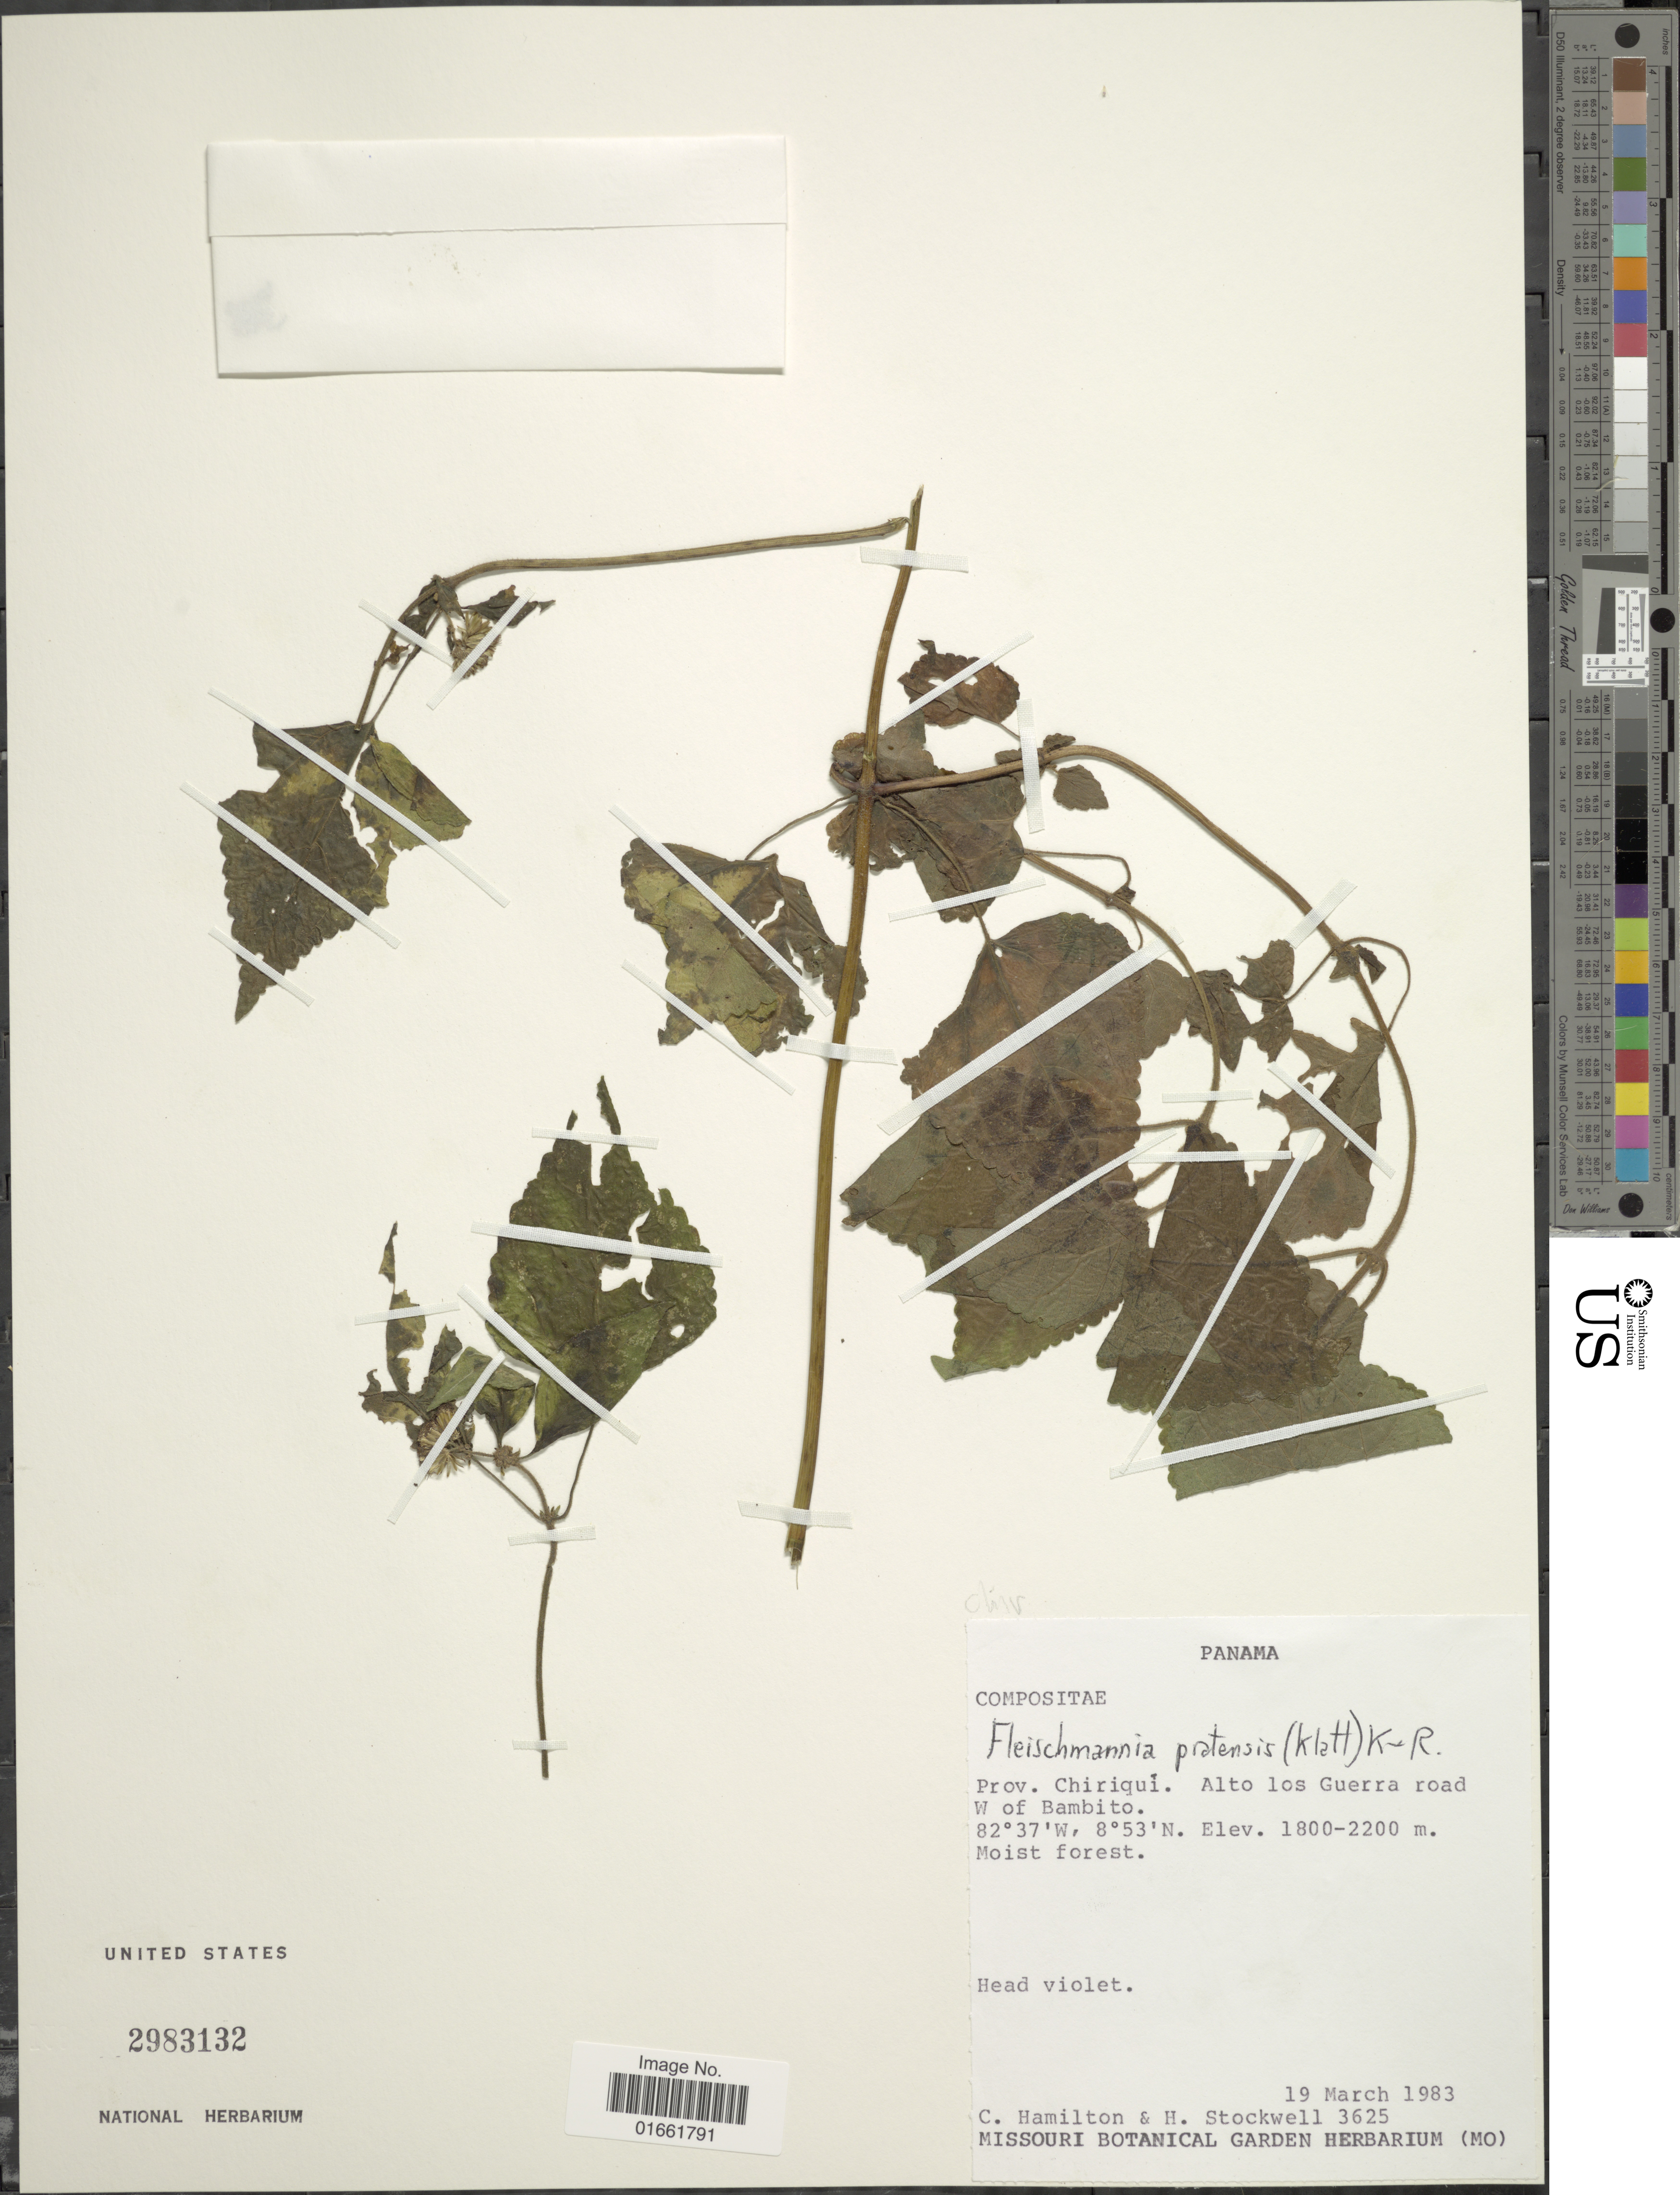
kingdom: Plantae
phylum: Tracheophyta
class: Magnoliopsida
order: Asterales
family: Asteraceae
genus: Fleischmannia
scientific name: Fleischmannia pratensis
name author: (Klatt) R.M. King & H. Rob.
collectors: C. Hamilton & H. Stockwell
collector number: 3625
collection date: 1983-03-19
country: Panama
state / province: Chiriqui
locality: Prov. Chiriqui. Alto los Guerra road W of Bambito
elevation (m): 1800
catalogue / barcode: US 2983132